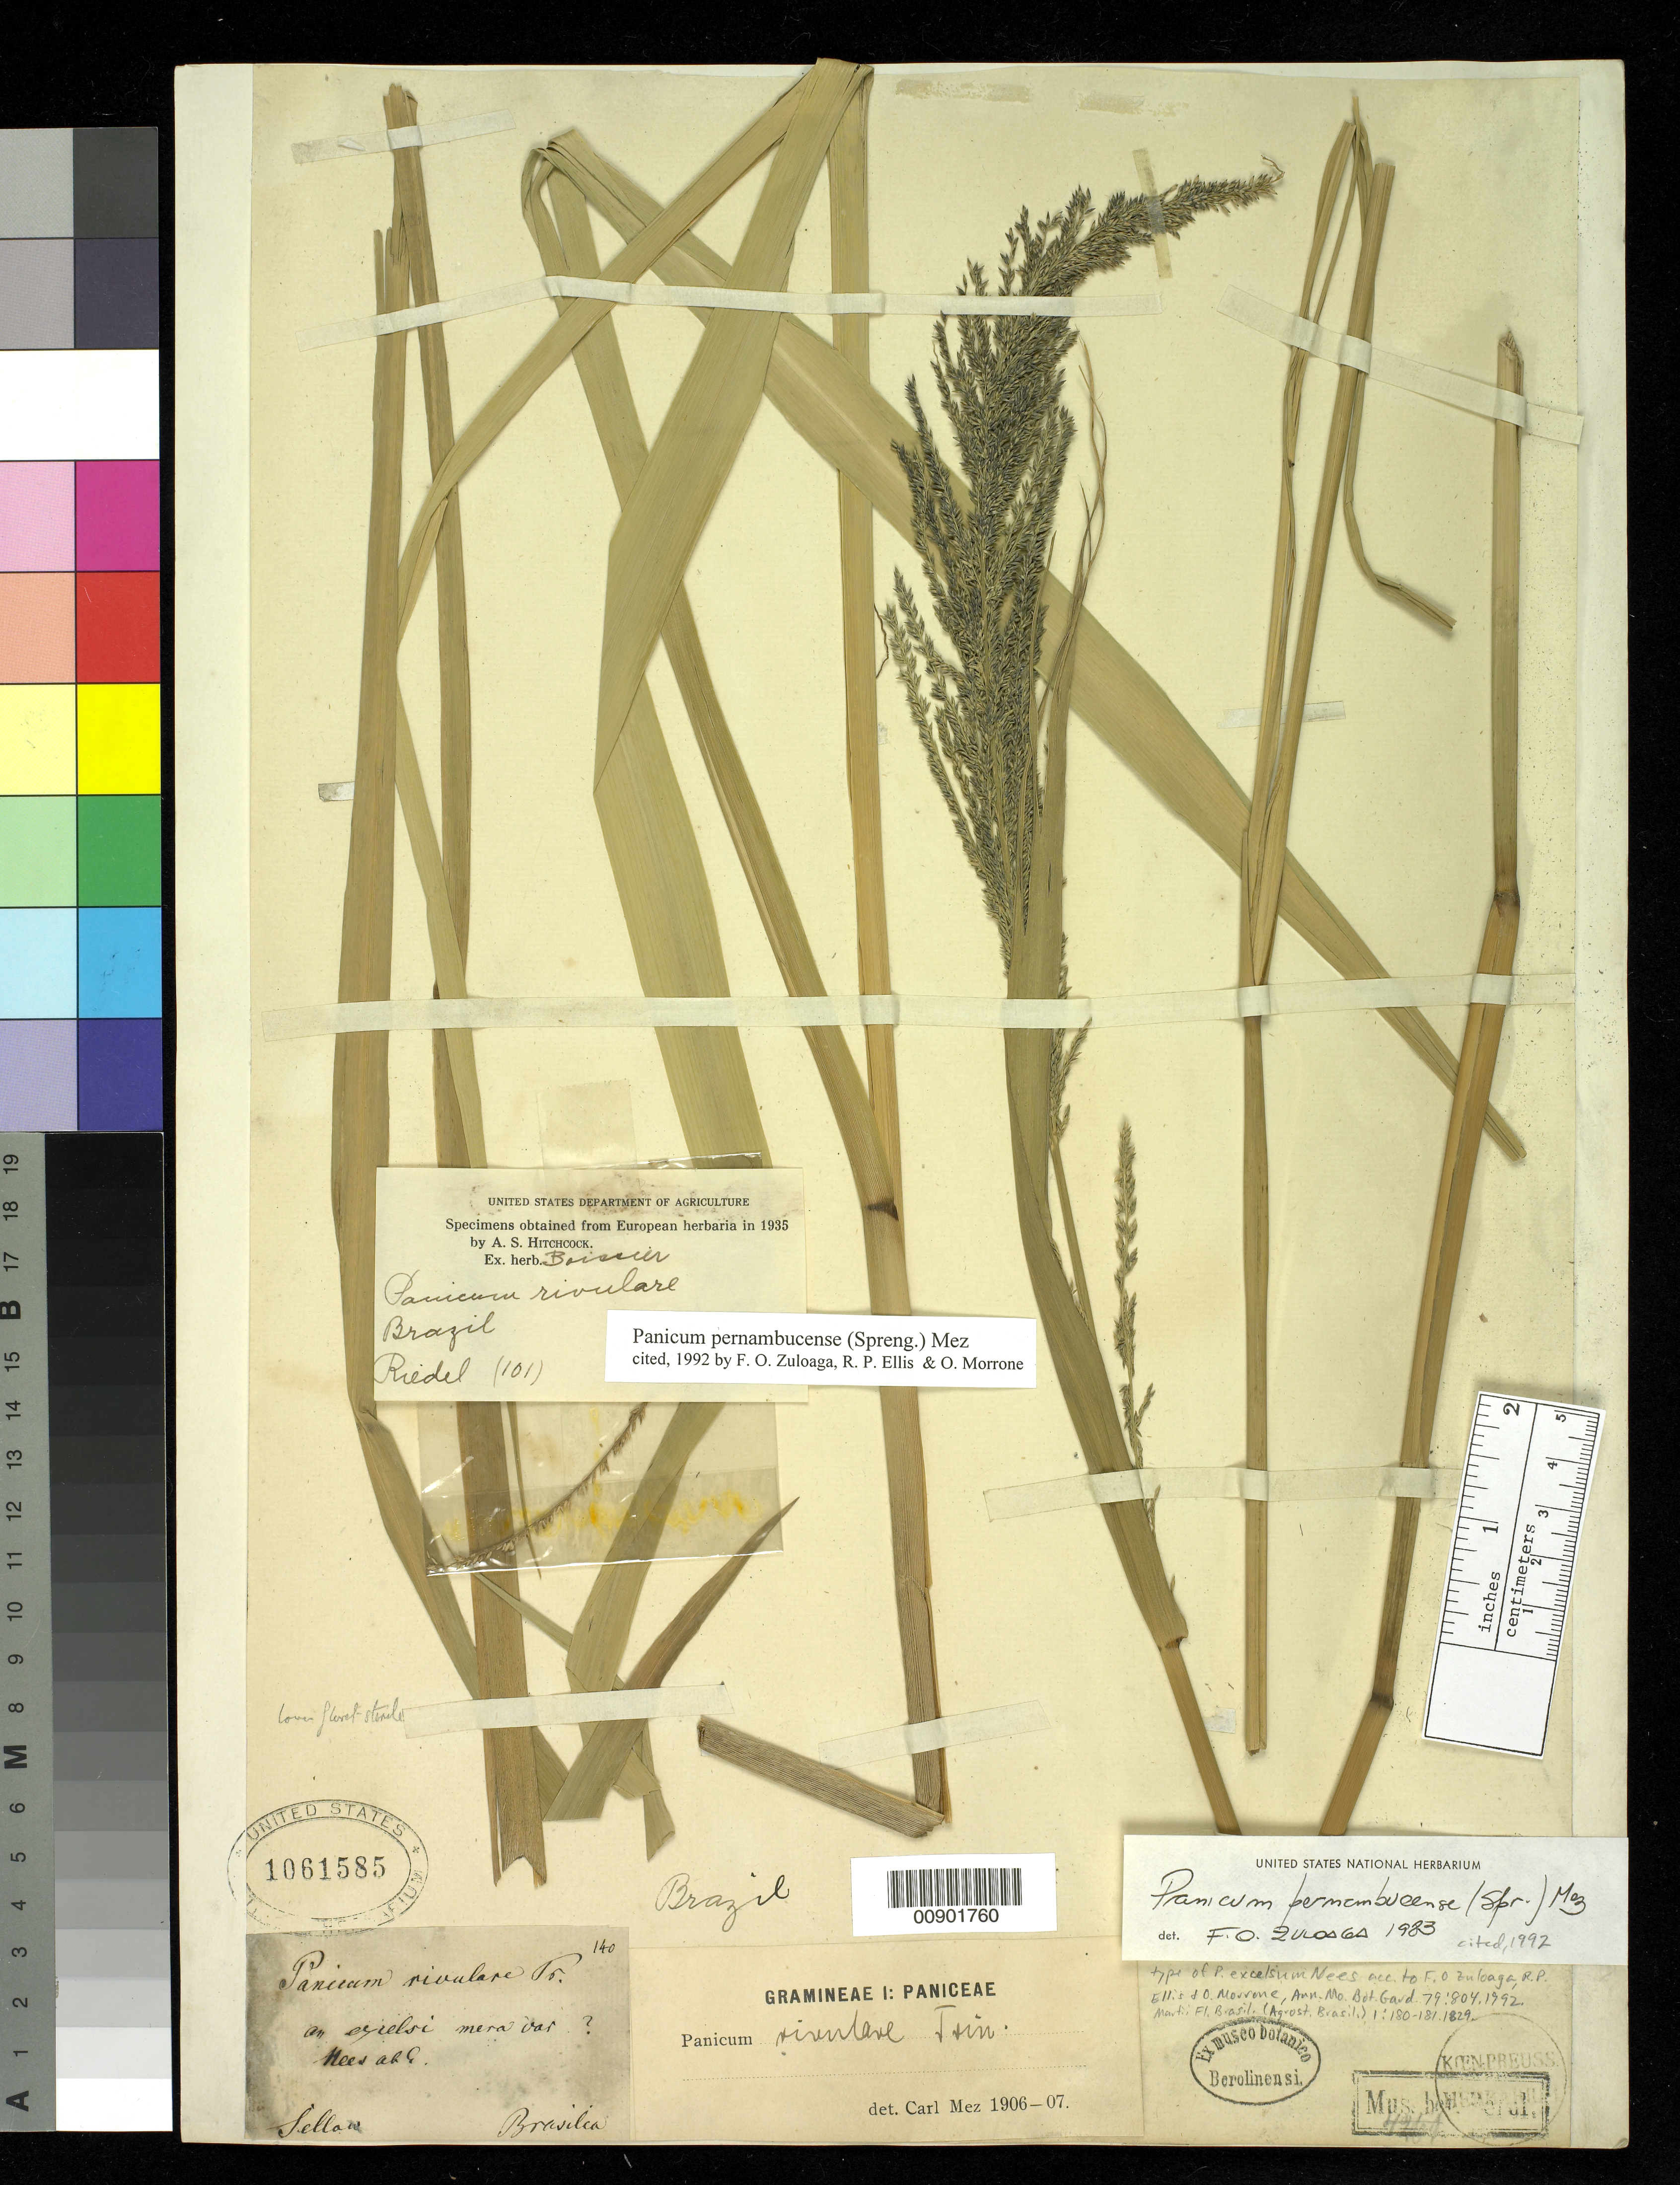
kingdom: Plantae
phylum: Tracheophyta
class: Liliopsida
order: Poales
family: Poaceae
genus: Panicum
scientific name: Panicum excelsum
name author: Nees in Mart.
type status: Isotype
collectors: F. Sellow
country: Brazil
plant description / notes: This US sheet cited as isotype by Zuloaga et al., Ann. Missouri Bot. Gard. 79: 804 (1992).; Mounted with fragment of specimen ex herb. Boissier (Riedel 101, apparently not type material).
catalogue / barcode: US 1061585